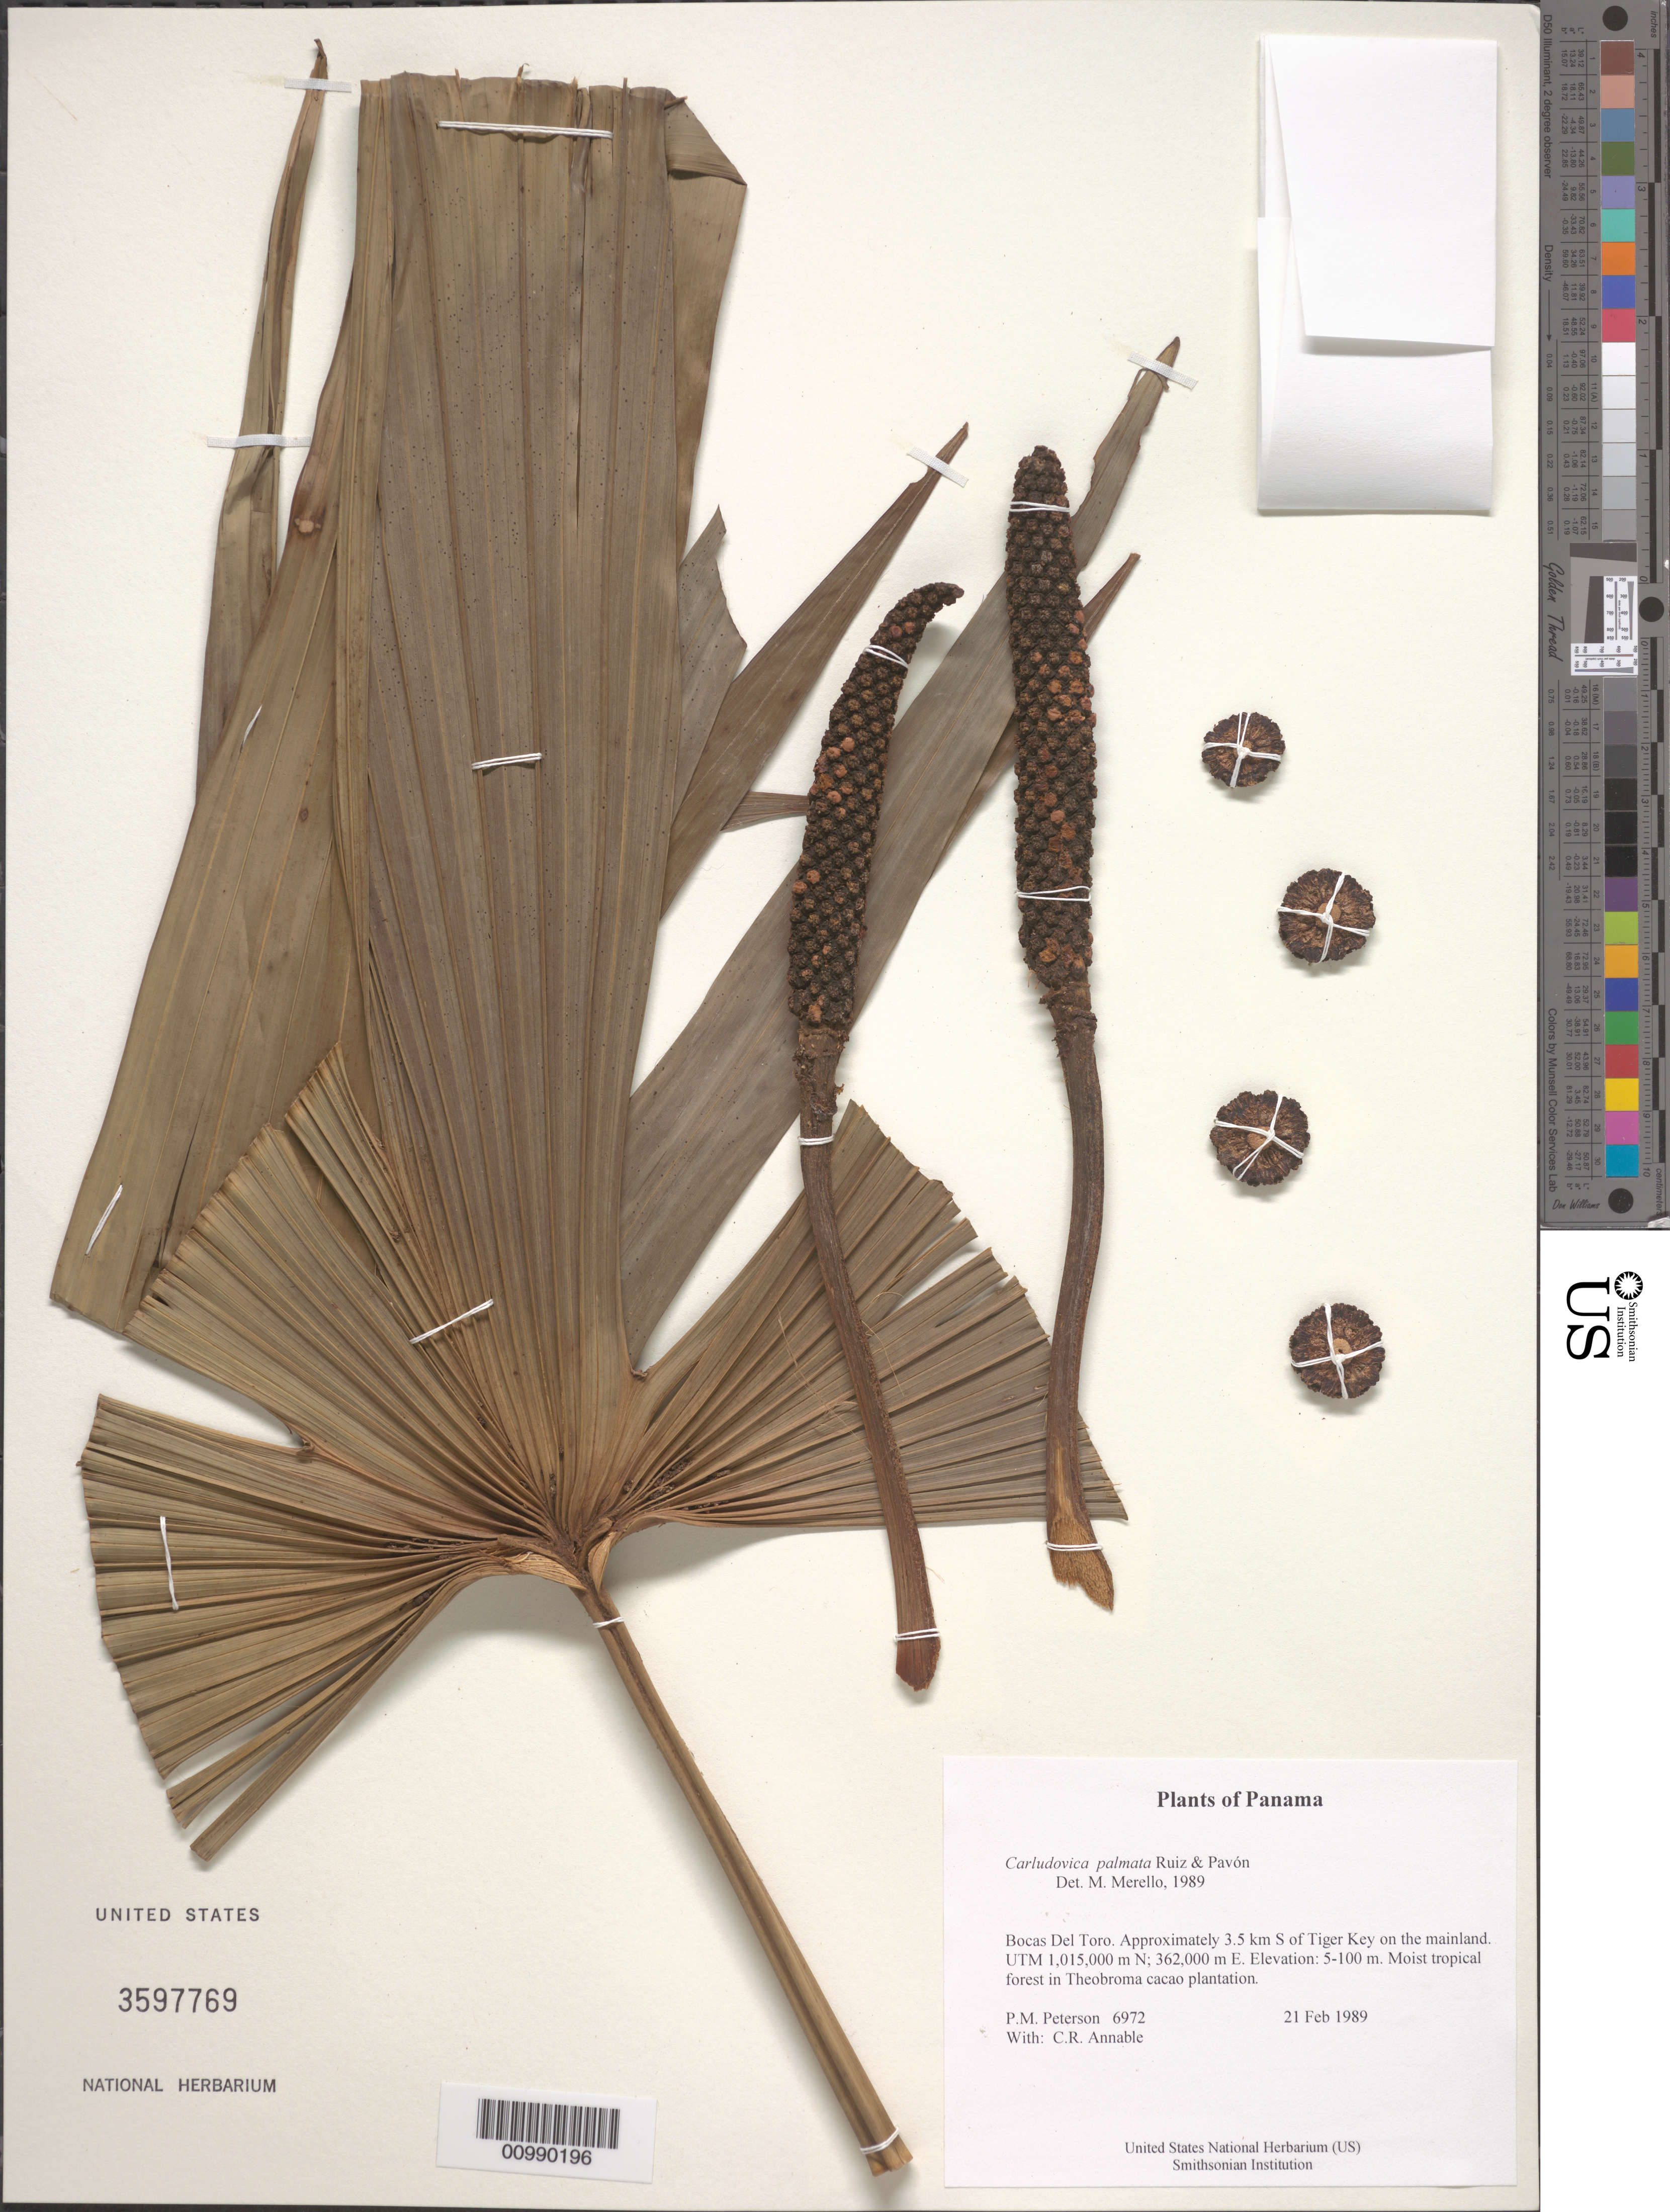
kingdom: Plantae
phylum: Tracheophyta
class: Liliopsida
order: Pandanales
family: Cyclanthaceae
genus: Carludovica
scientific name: Carludovica palmata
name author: Ruiz & Pav.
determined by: Merello, M., Missouri Botanical Garden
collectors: P. M. Peterson & C. R. Annable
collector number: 06972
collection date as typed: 21 Feb 1989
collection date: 1989-02-21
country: Panama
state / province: Bocas del Toro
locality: Approximately 3.5 km S of Tiger Key on the mainland. UTM 1,015,000 m N; 362,000 m E.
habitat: Moist tropical forest in Theobroma cacao plantation.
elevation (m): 5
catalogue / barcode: US 3597769